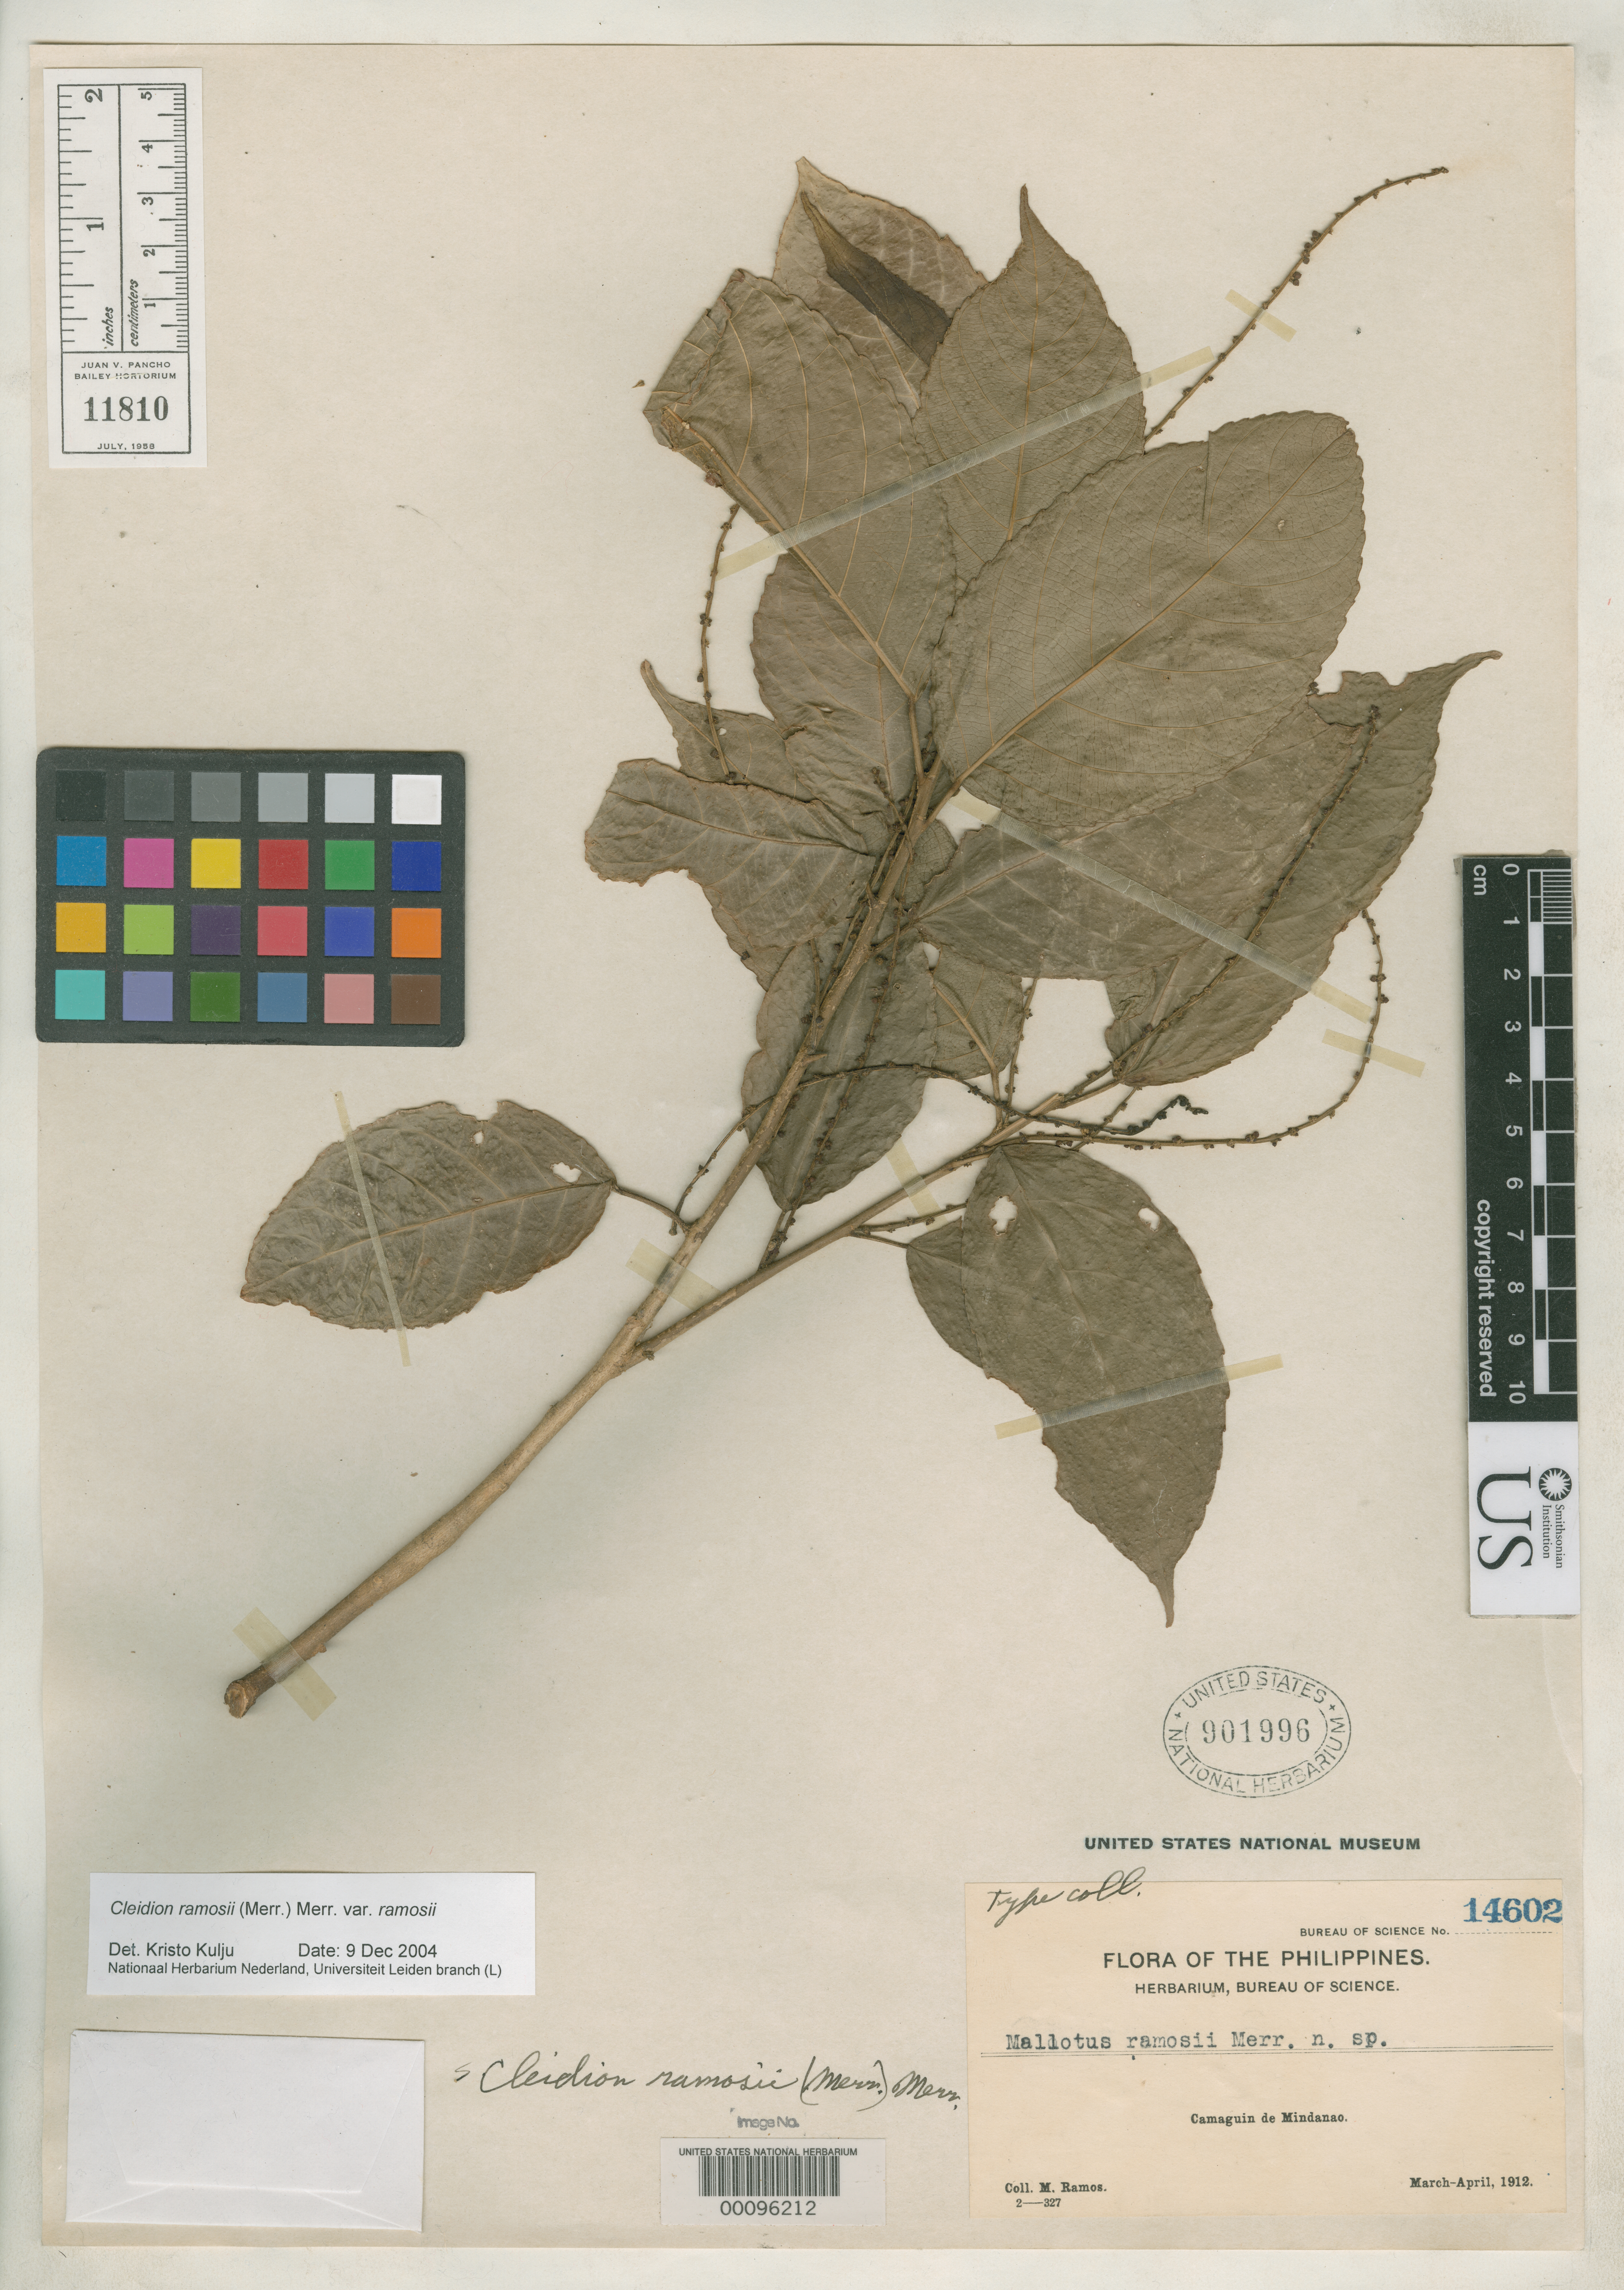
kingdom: Plantae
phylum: Tracheophyta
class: Magnoliopsida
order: Malpighiales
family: Euphorbiaceae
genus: Mallotus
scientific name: Mallotus ramosii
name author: Merr.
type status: Isotype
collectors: M. Ramos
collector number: Bur. Sci. 14602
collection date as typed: March-April, 1912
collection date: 1912-03/1912-04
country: Philippines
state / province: Northern Mindanao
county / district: Camiguin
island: Camiguin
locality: Mt. Catarman.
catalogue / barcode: US 901996